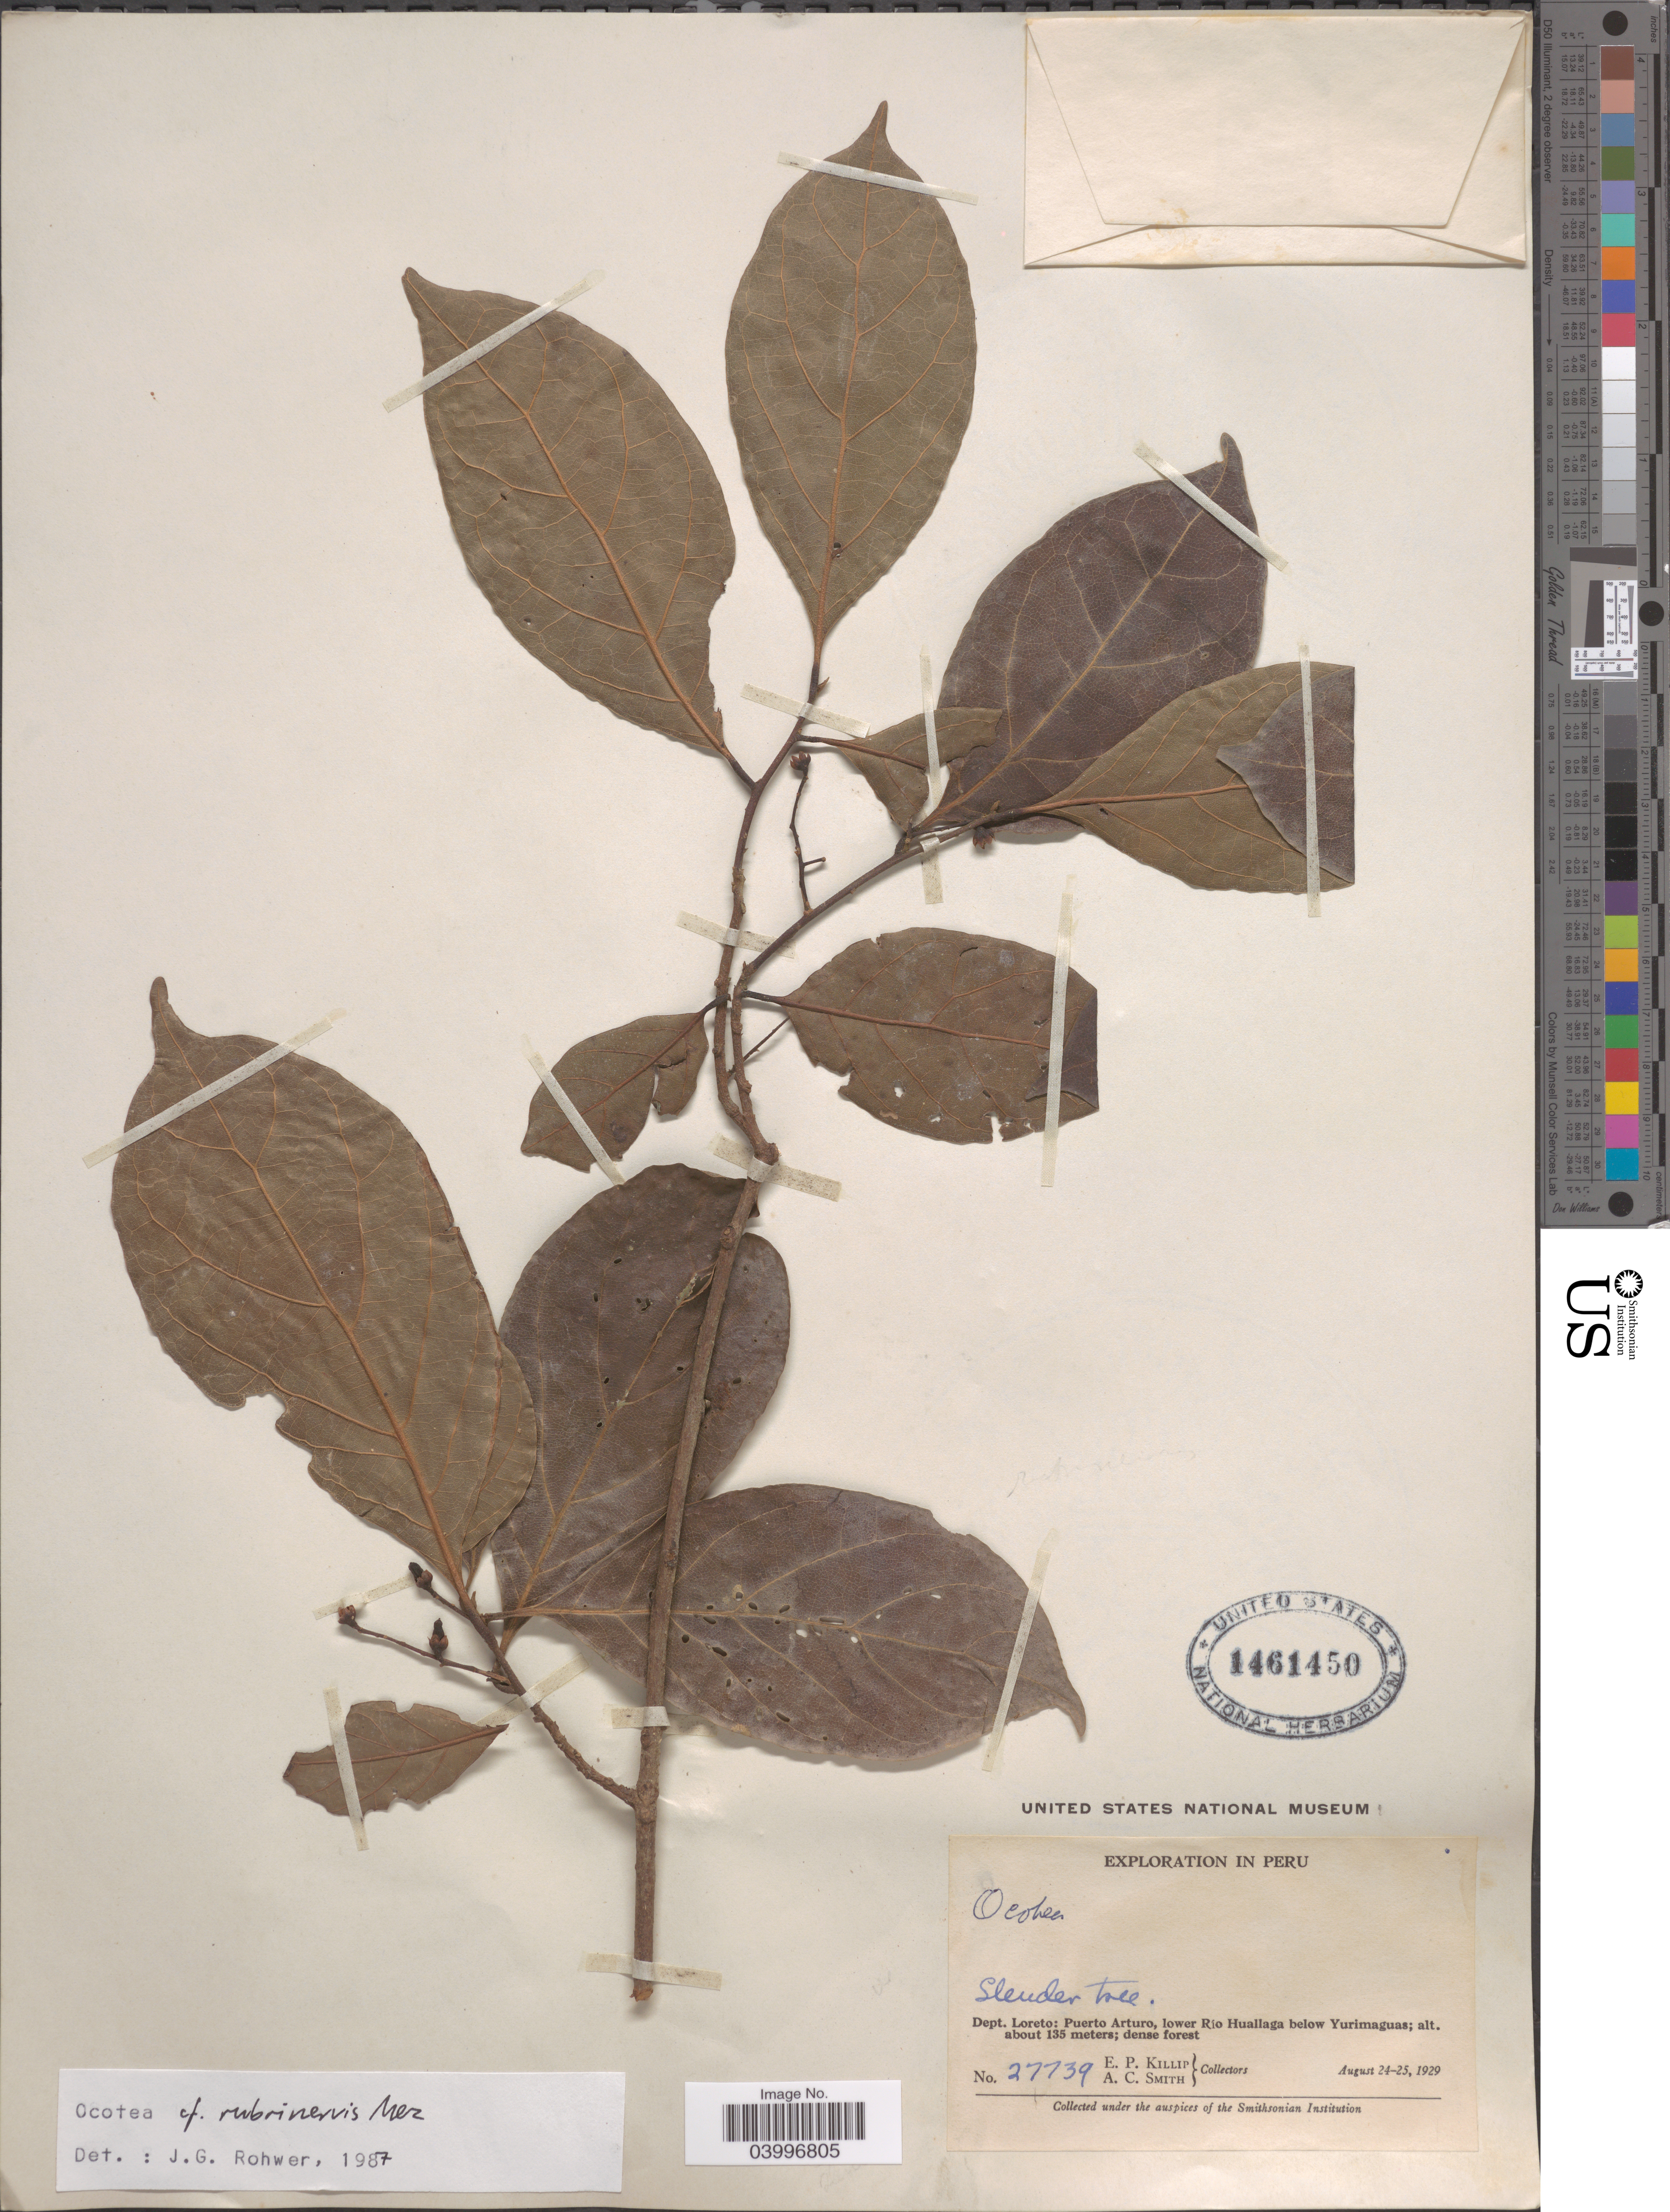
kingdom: Plantae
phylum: Tracheophyta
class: Magnoliopsida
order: Laurales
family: Lauraceae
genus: Ocotea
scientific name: Ocotea rubrinervis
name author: Mez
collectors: E. P. Killip & A. C. Smith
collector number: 27739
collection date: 1929-08-24/1929-08-25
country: Peru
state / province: Loreto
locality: Dept. Loreto: Puerto Arturo, lower Rio Huallaga below Yurimaguas.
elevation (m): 135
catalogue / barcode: US 1461450